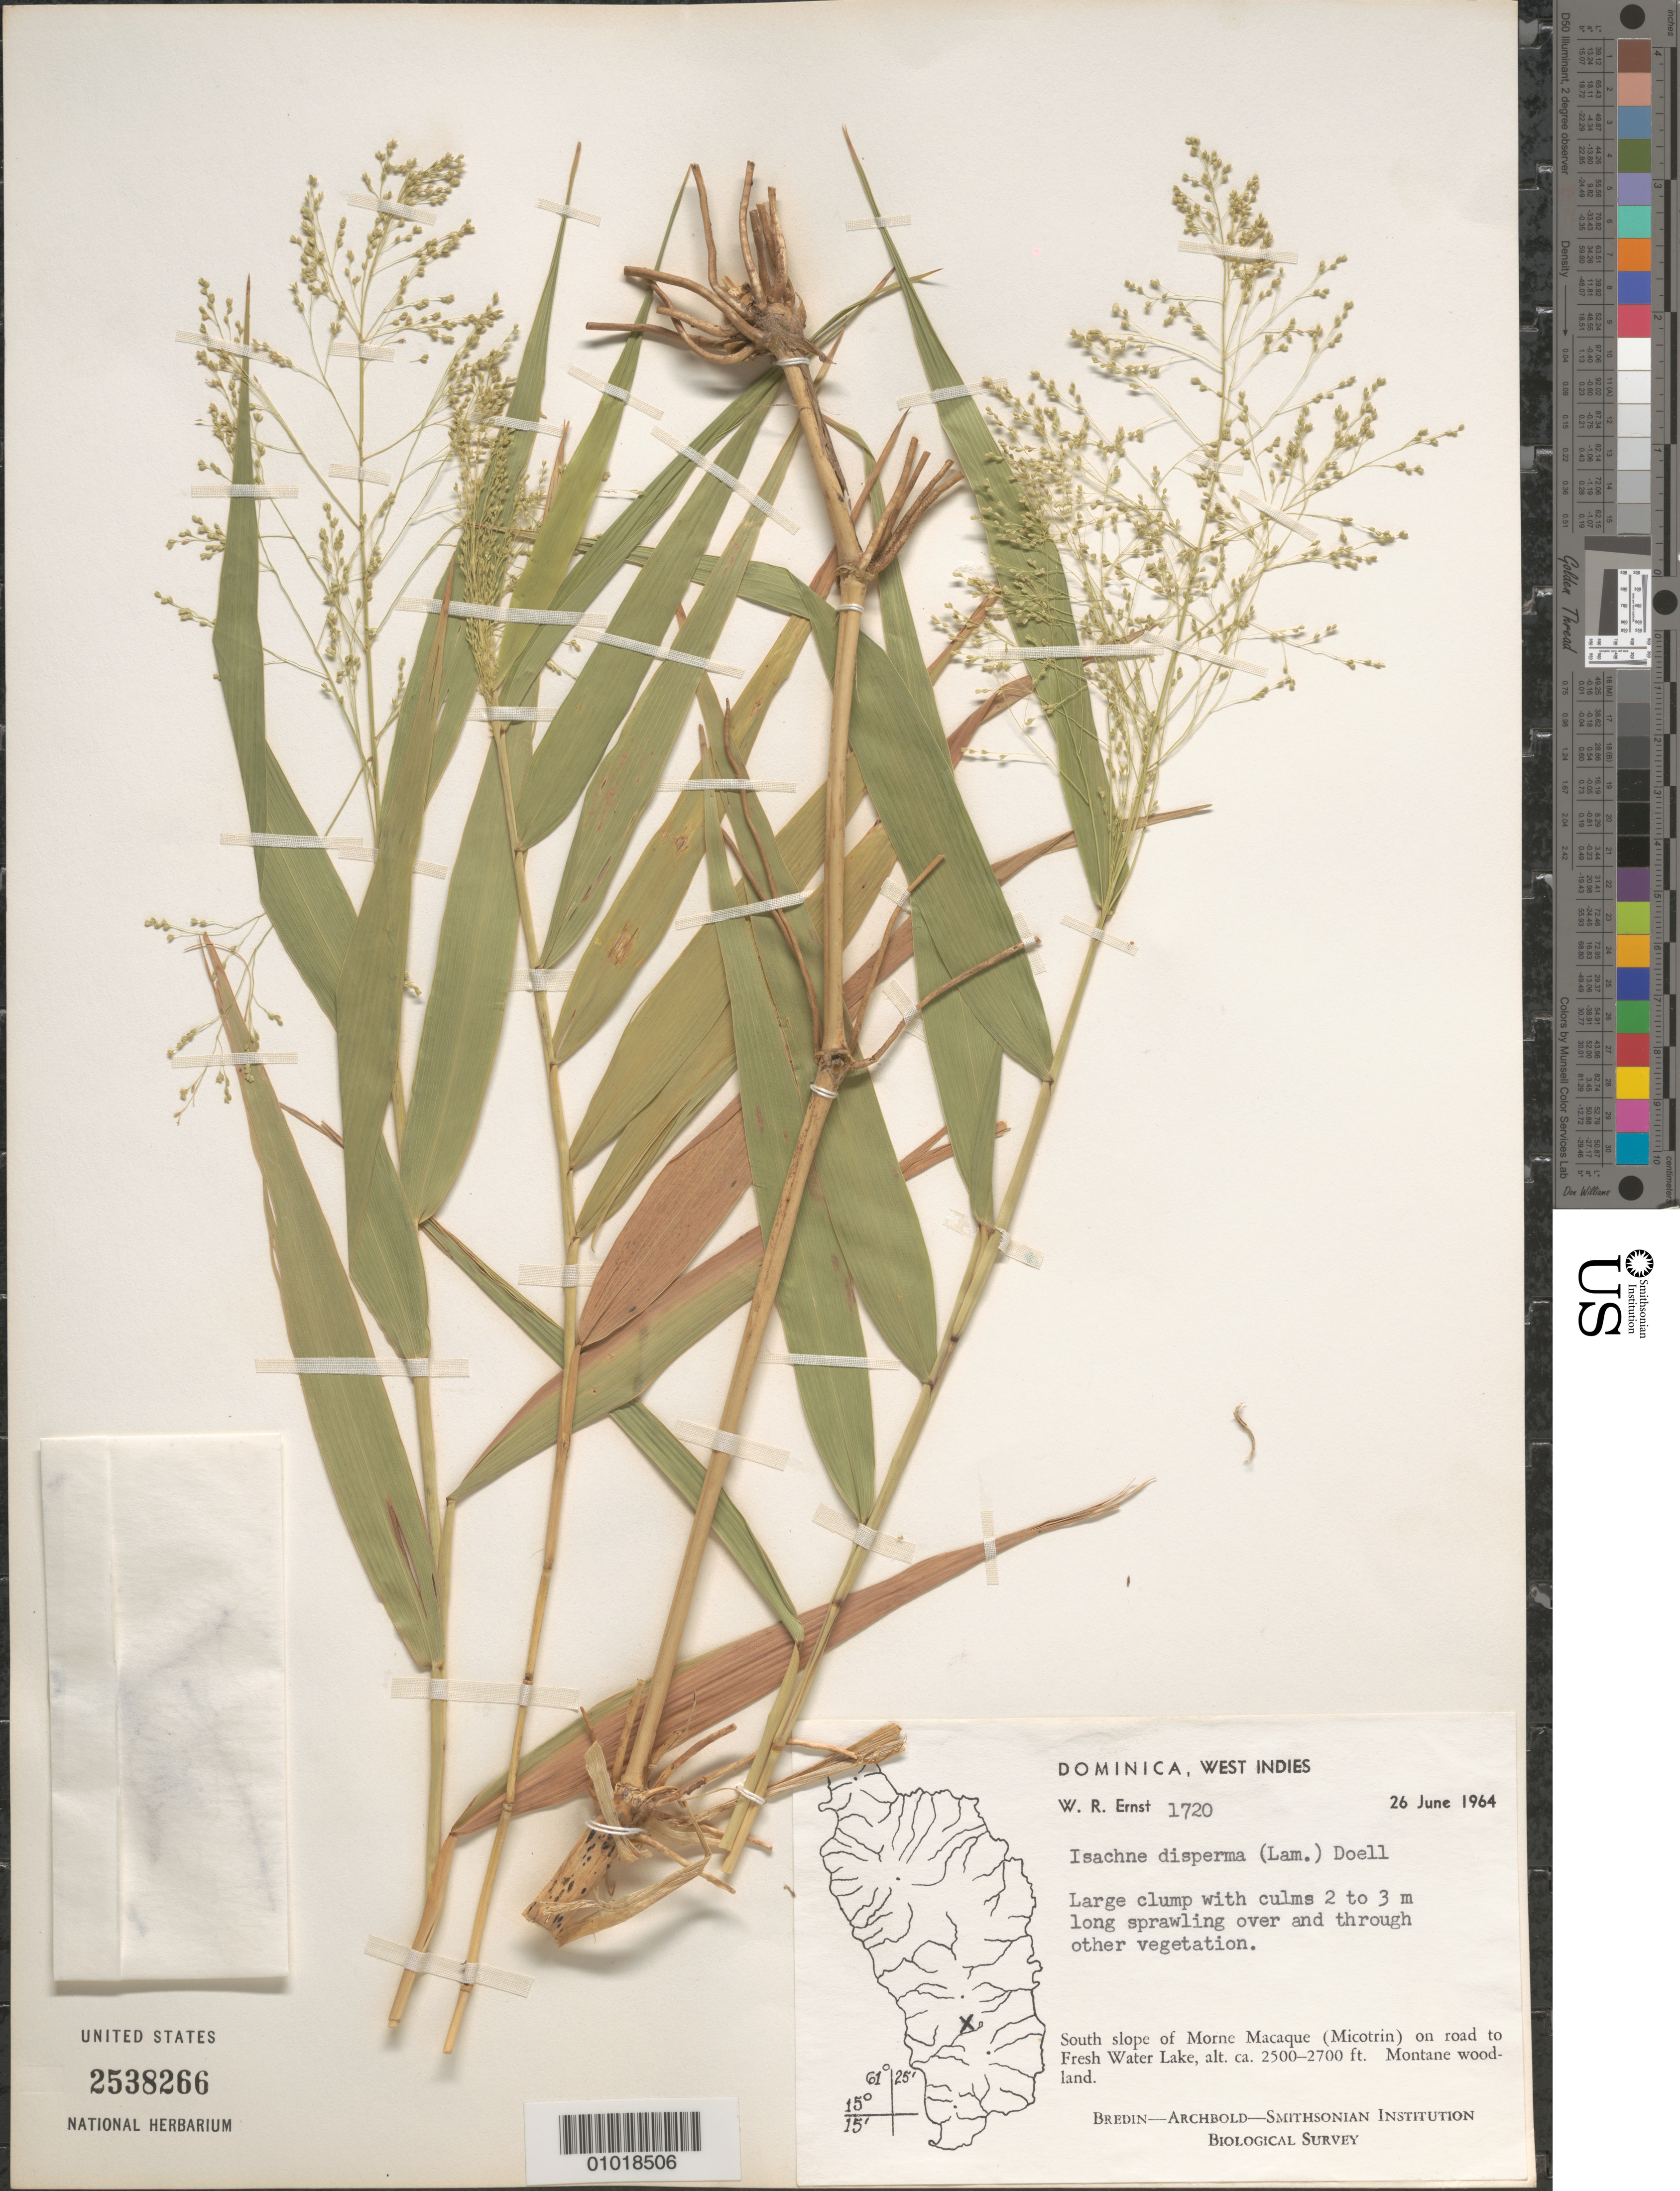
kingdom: Plantae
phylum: Tracheophyta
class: Liliopsida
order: Poales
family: Poaceae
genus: Isachne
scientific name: Isachne disperma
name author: (Lam.) Döll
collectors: W. R. Ernst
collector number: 1720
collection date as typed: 26 Jun 1964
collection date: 1964-06-26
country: Dominica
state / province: St. George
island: Dominica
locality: South slope of Morne Micotrin on road to Fresh Water Lake. Montane Woodland.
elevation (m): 762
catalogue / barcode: US 2538266